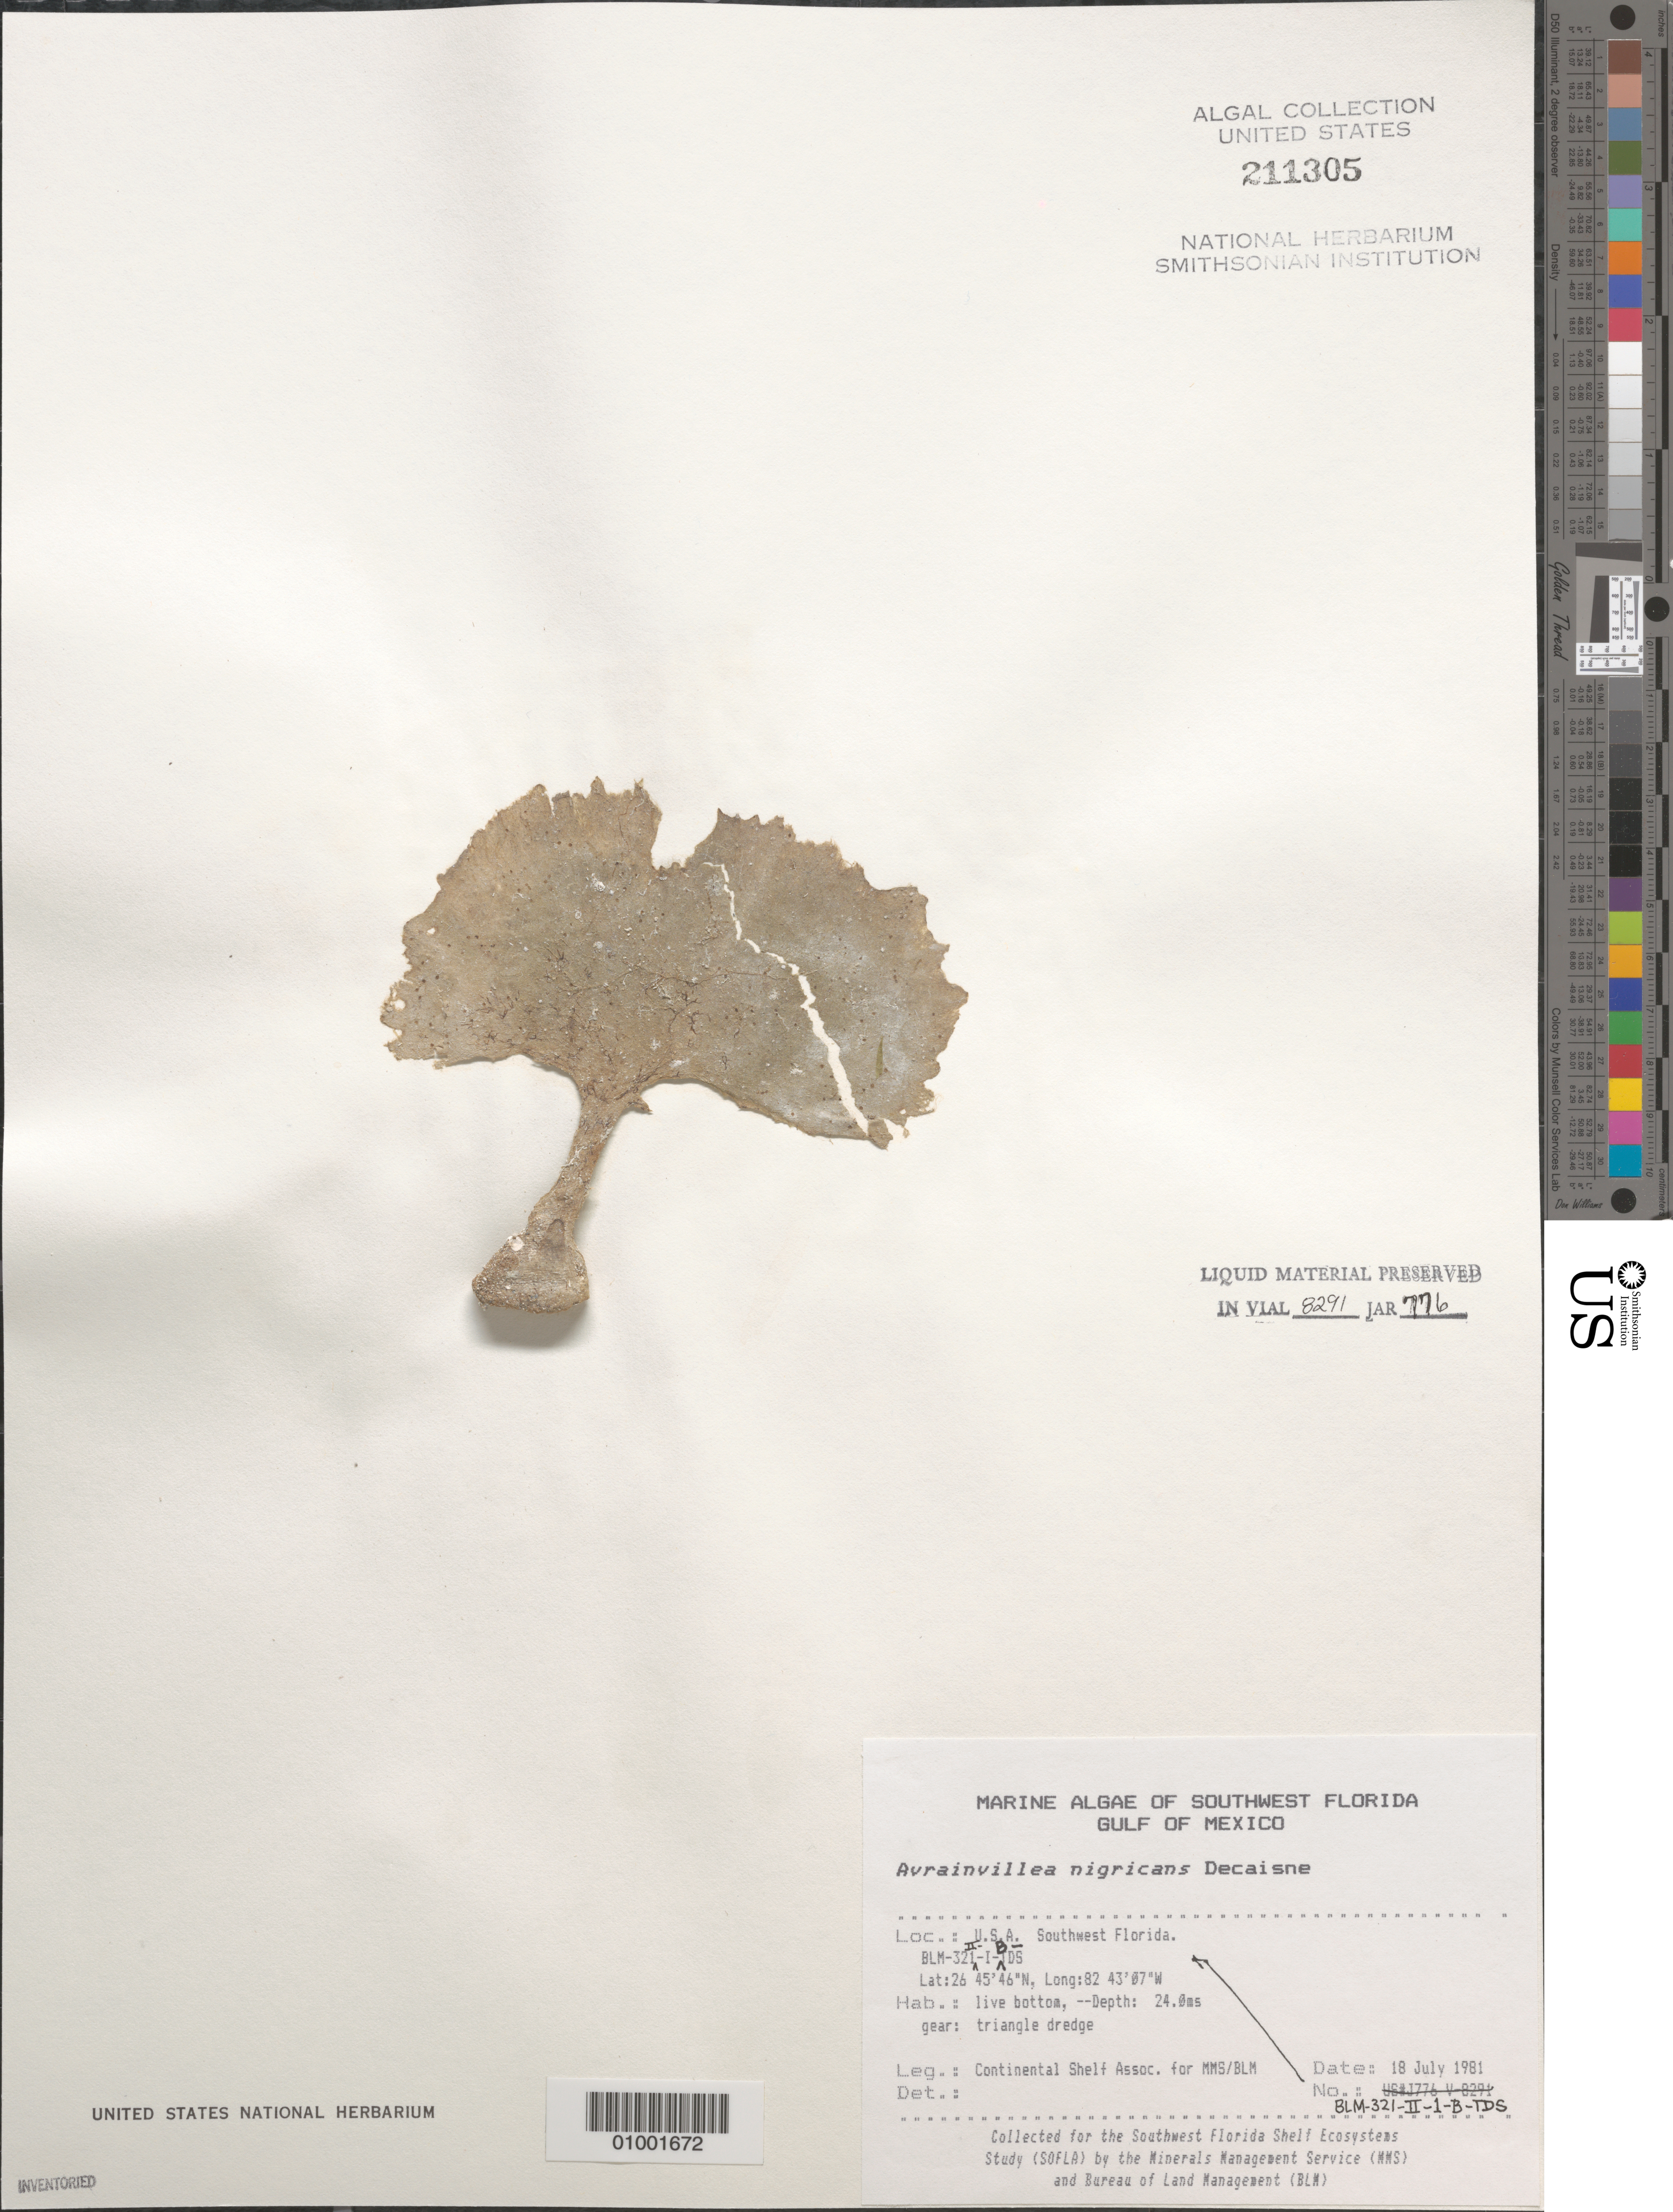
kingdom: Plantae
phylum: Chlorophyta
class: Ulvophyceae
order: Bryopsidales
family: Dichotomosiphonaceae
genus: Avrainvillea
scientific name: Avrainvillea nigricans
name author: Decne.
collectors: Continental Shelf Associates for the MMS/BLM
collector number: BLM-321-II-1-B-TDS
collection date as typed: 18 Jul 1981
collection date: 1981-07-18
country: United States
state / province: Florida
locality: Gulf of Mexico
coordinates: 26 45'46"N, 82 43'07"W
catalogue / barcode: US 211305